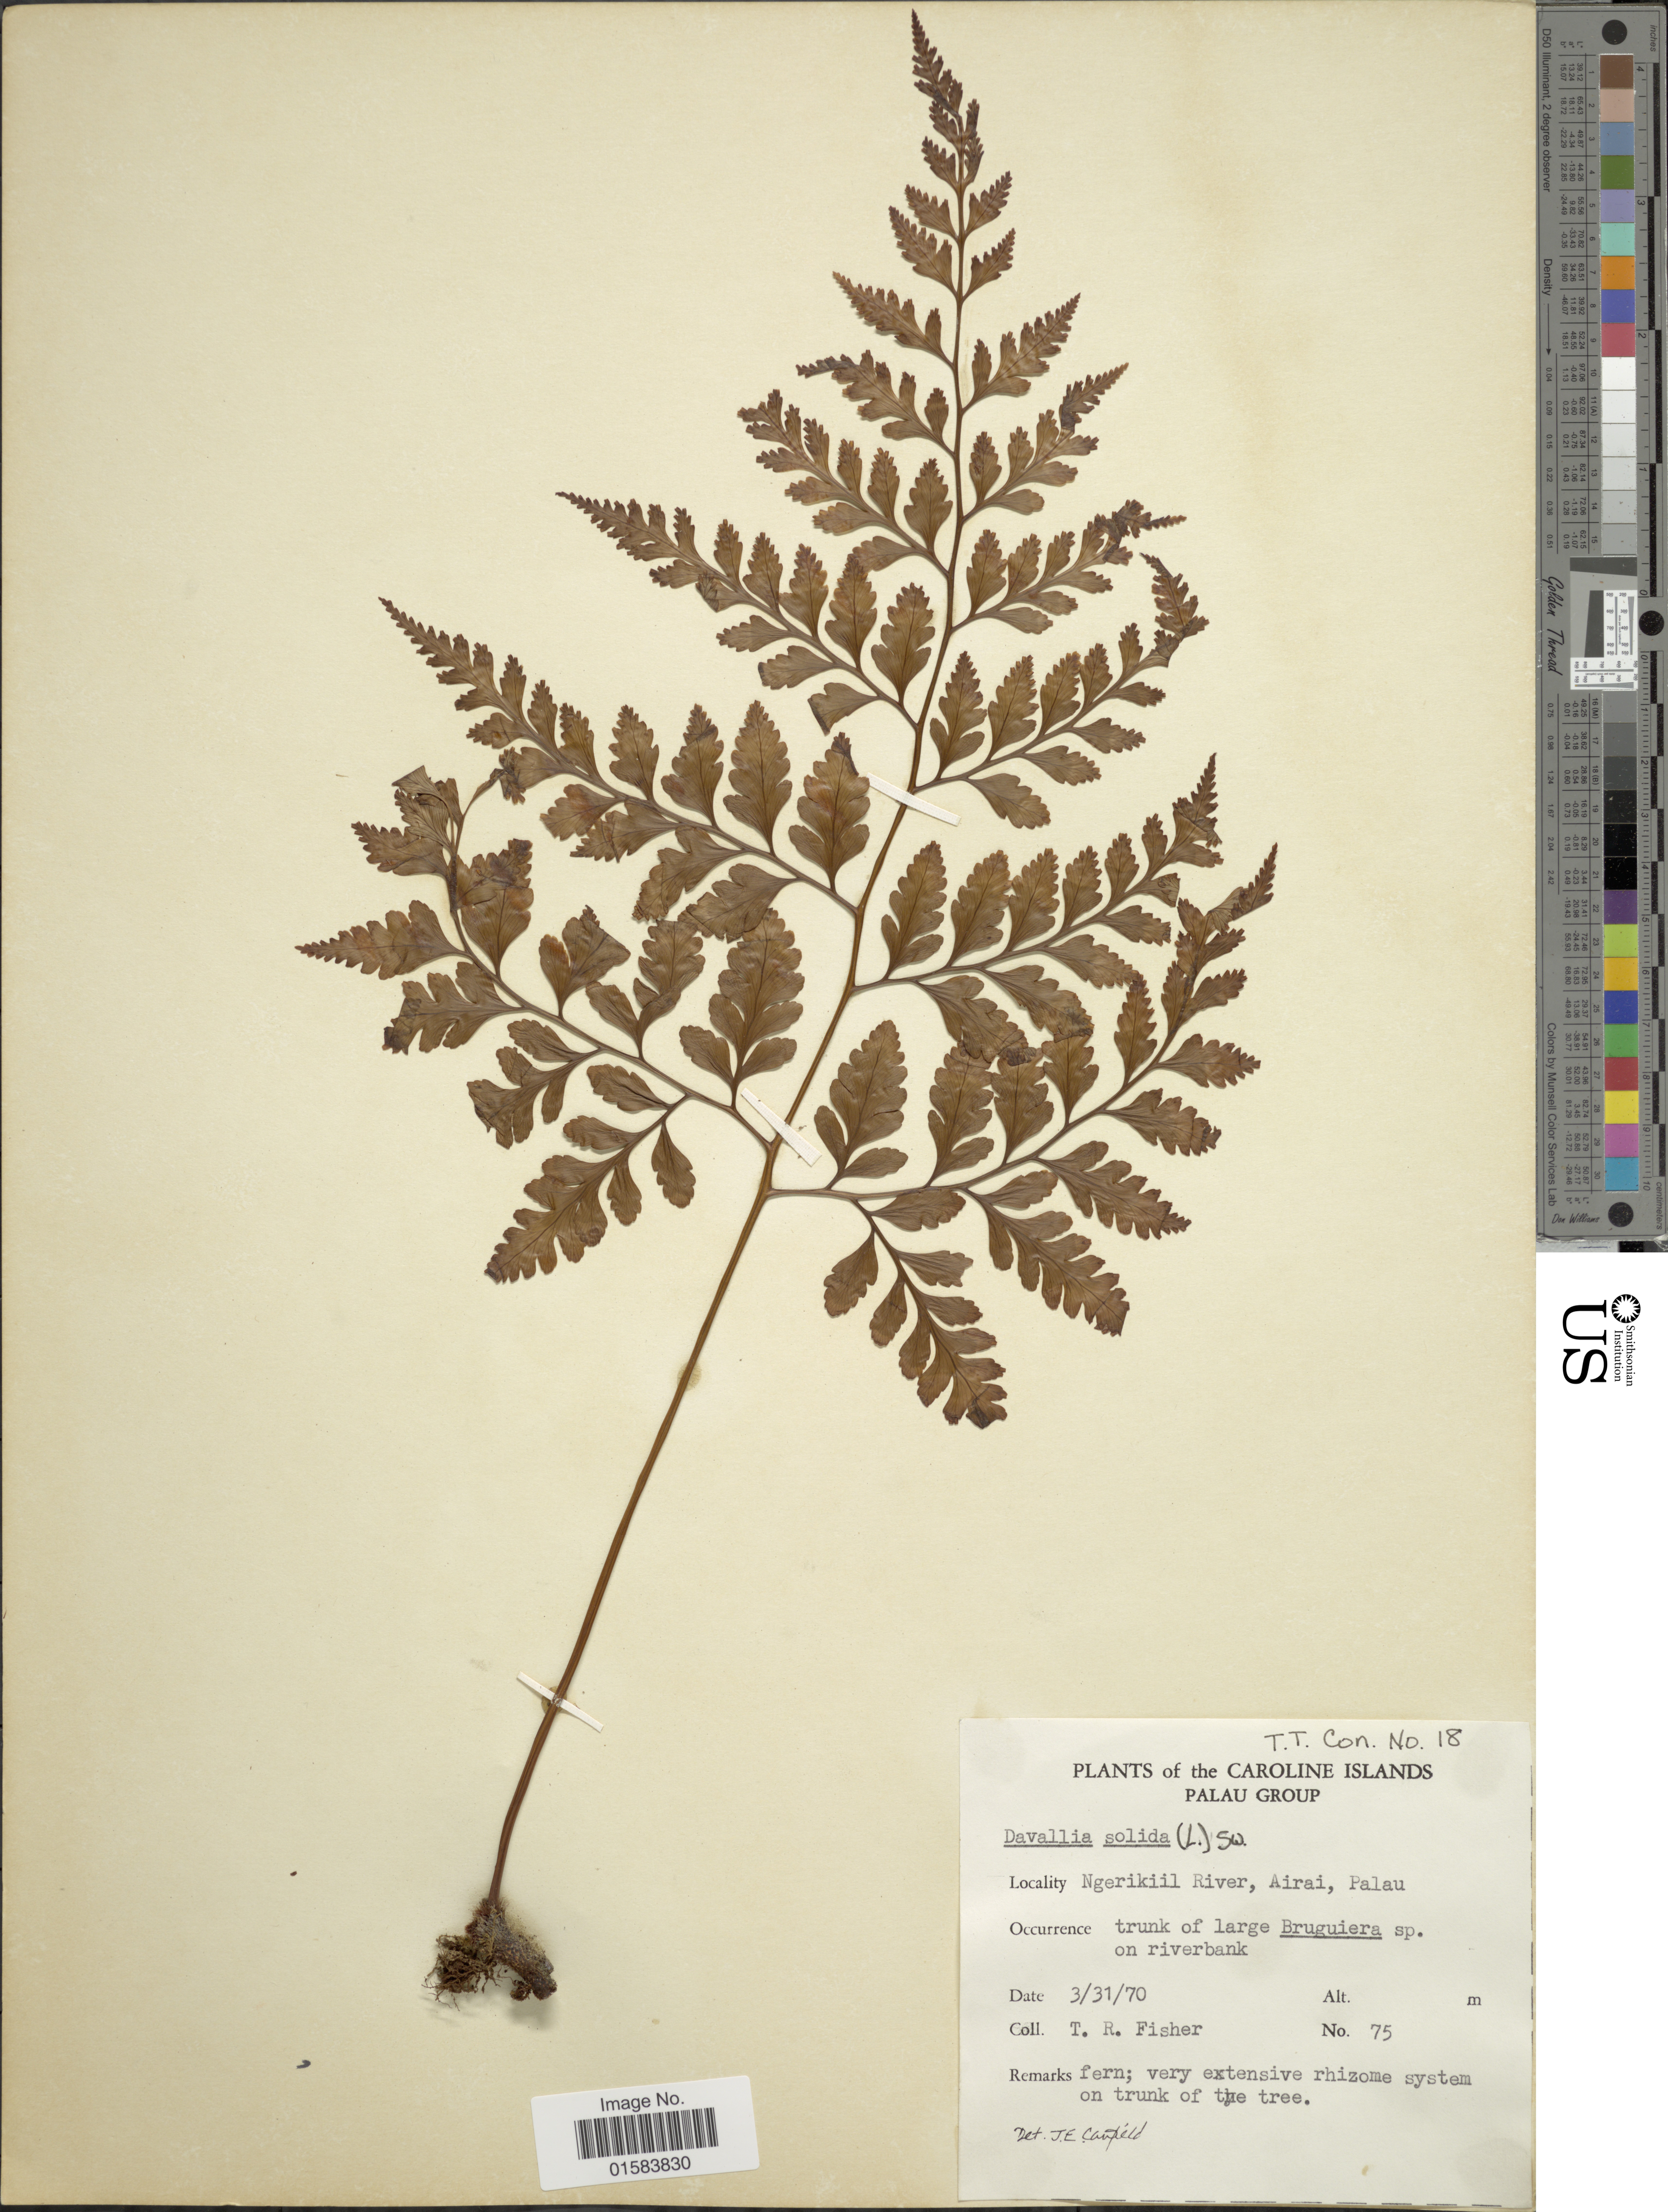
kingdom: Plantae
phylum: Tracheophyta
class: Polypodiopsida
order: Polypodiales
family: Davalliaceae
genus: Davallia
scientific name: Davallia solida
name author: (G. Forst.) Sw.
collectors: T. R. Fisher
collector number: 75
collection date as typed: Transcribed d/m/y: 31/3/70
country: Palau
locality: Ngerikiil River, Airai, Palau